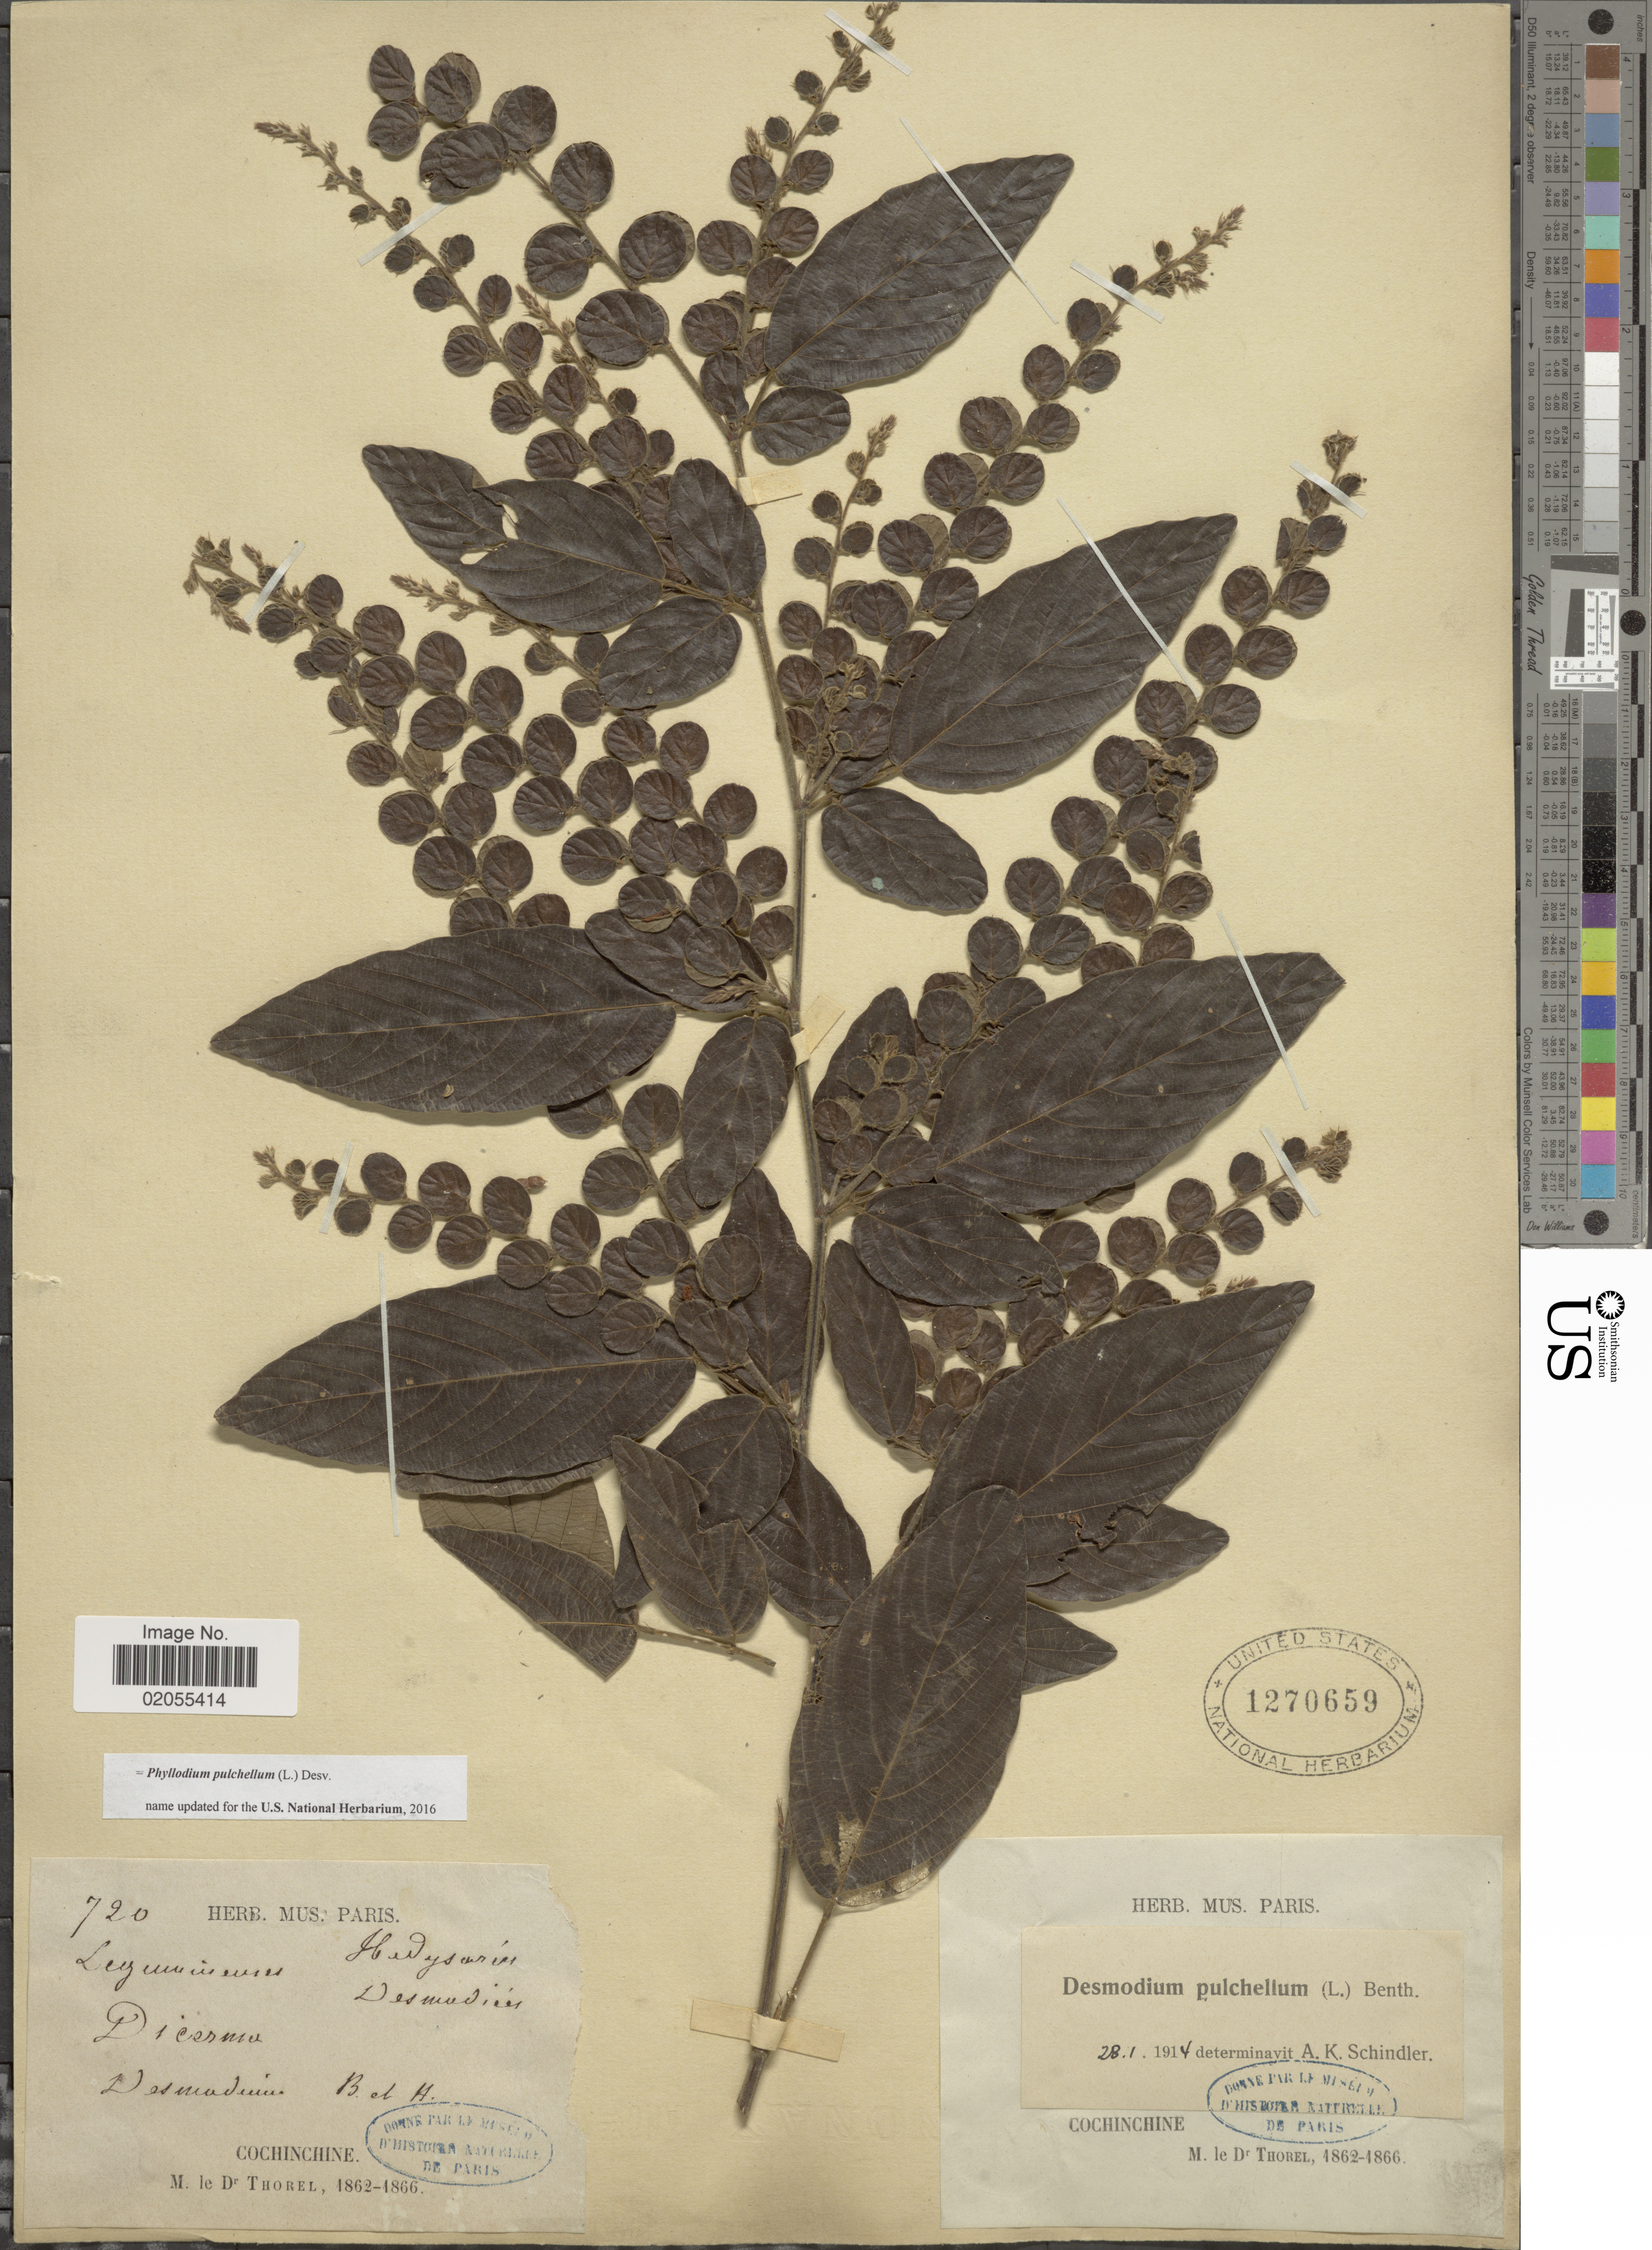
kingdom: Plantae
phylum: Tracheophyta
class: Magnoliopsida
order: Fabales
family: Fabaceae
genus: Phyllodium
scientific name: Phyllodium pulchellum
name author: (L.) Desv.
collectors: Thorel, M. "M. [=Monsieur] Thorel" DO NOT USE (error for C. Thorel)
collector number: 720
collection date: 1862/1866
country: Vietnam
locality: Cochinchine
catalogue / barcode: US 1270659